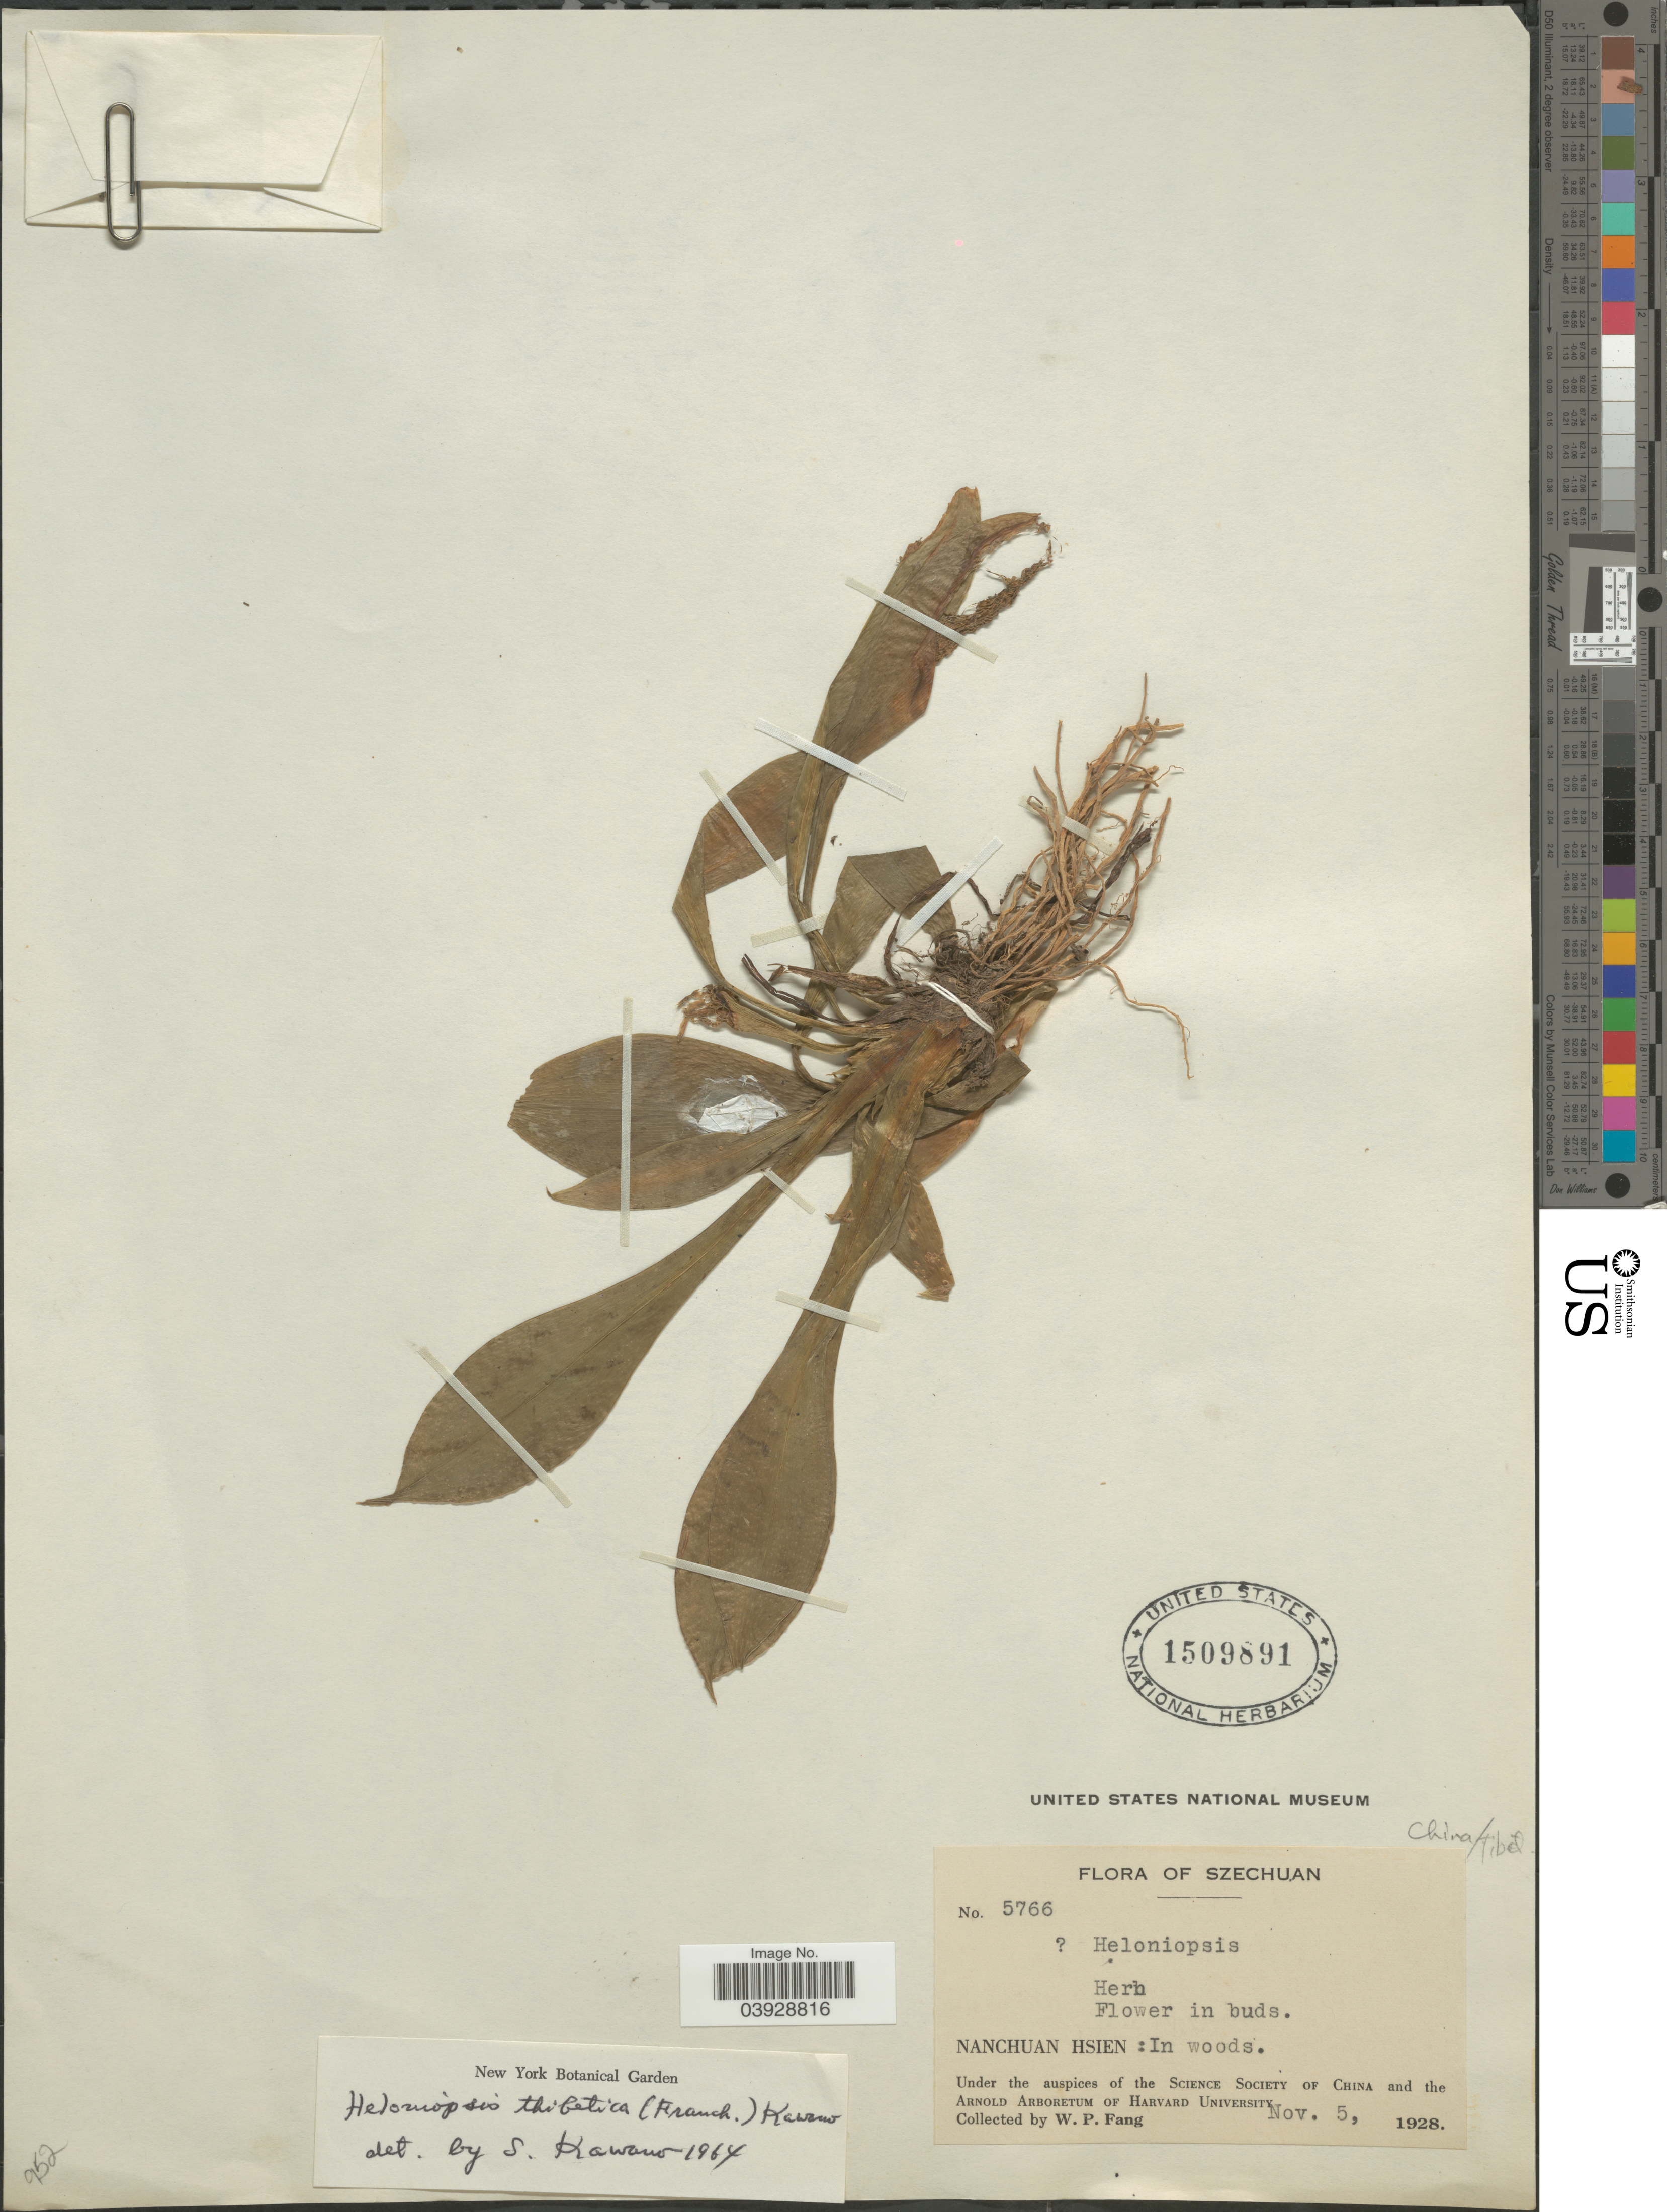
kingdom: Plantae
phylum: Tracheophyta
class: Liliopsida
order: Liliales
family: Melanthiaceae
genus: Heloniopsis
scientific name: Heloniopsis sp.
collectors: W. P. Fang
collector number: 5766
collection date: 1928-11-05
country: China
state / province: Sichuan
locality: Szechuan. Nanchuan Hsien.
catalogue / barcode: US 1509891